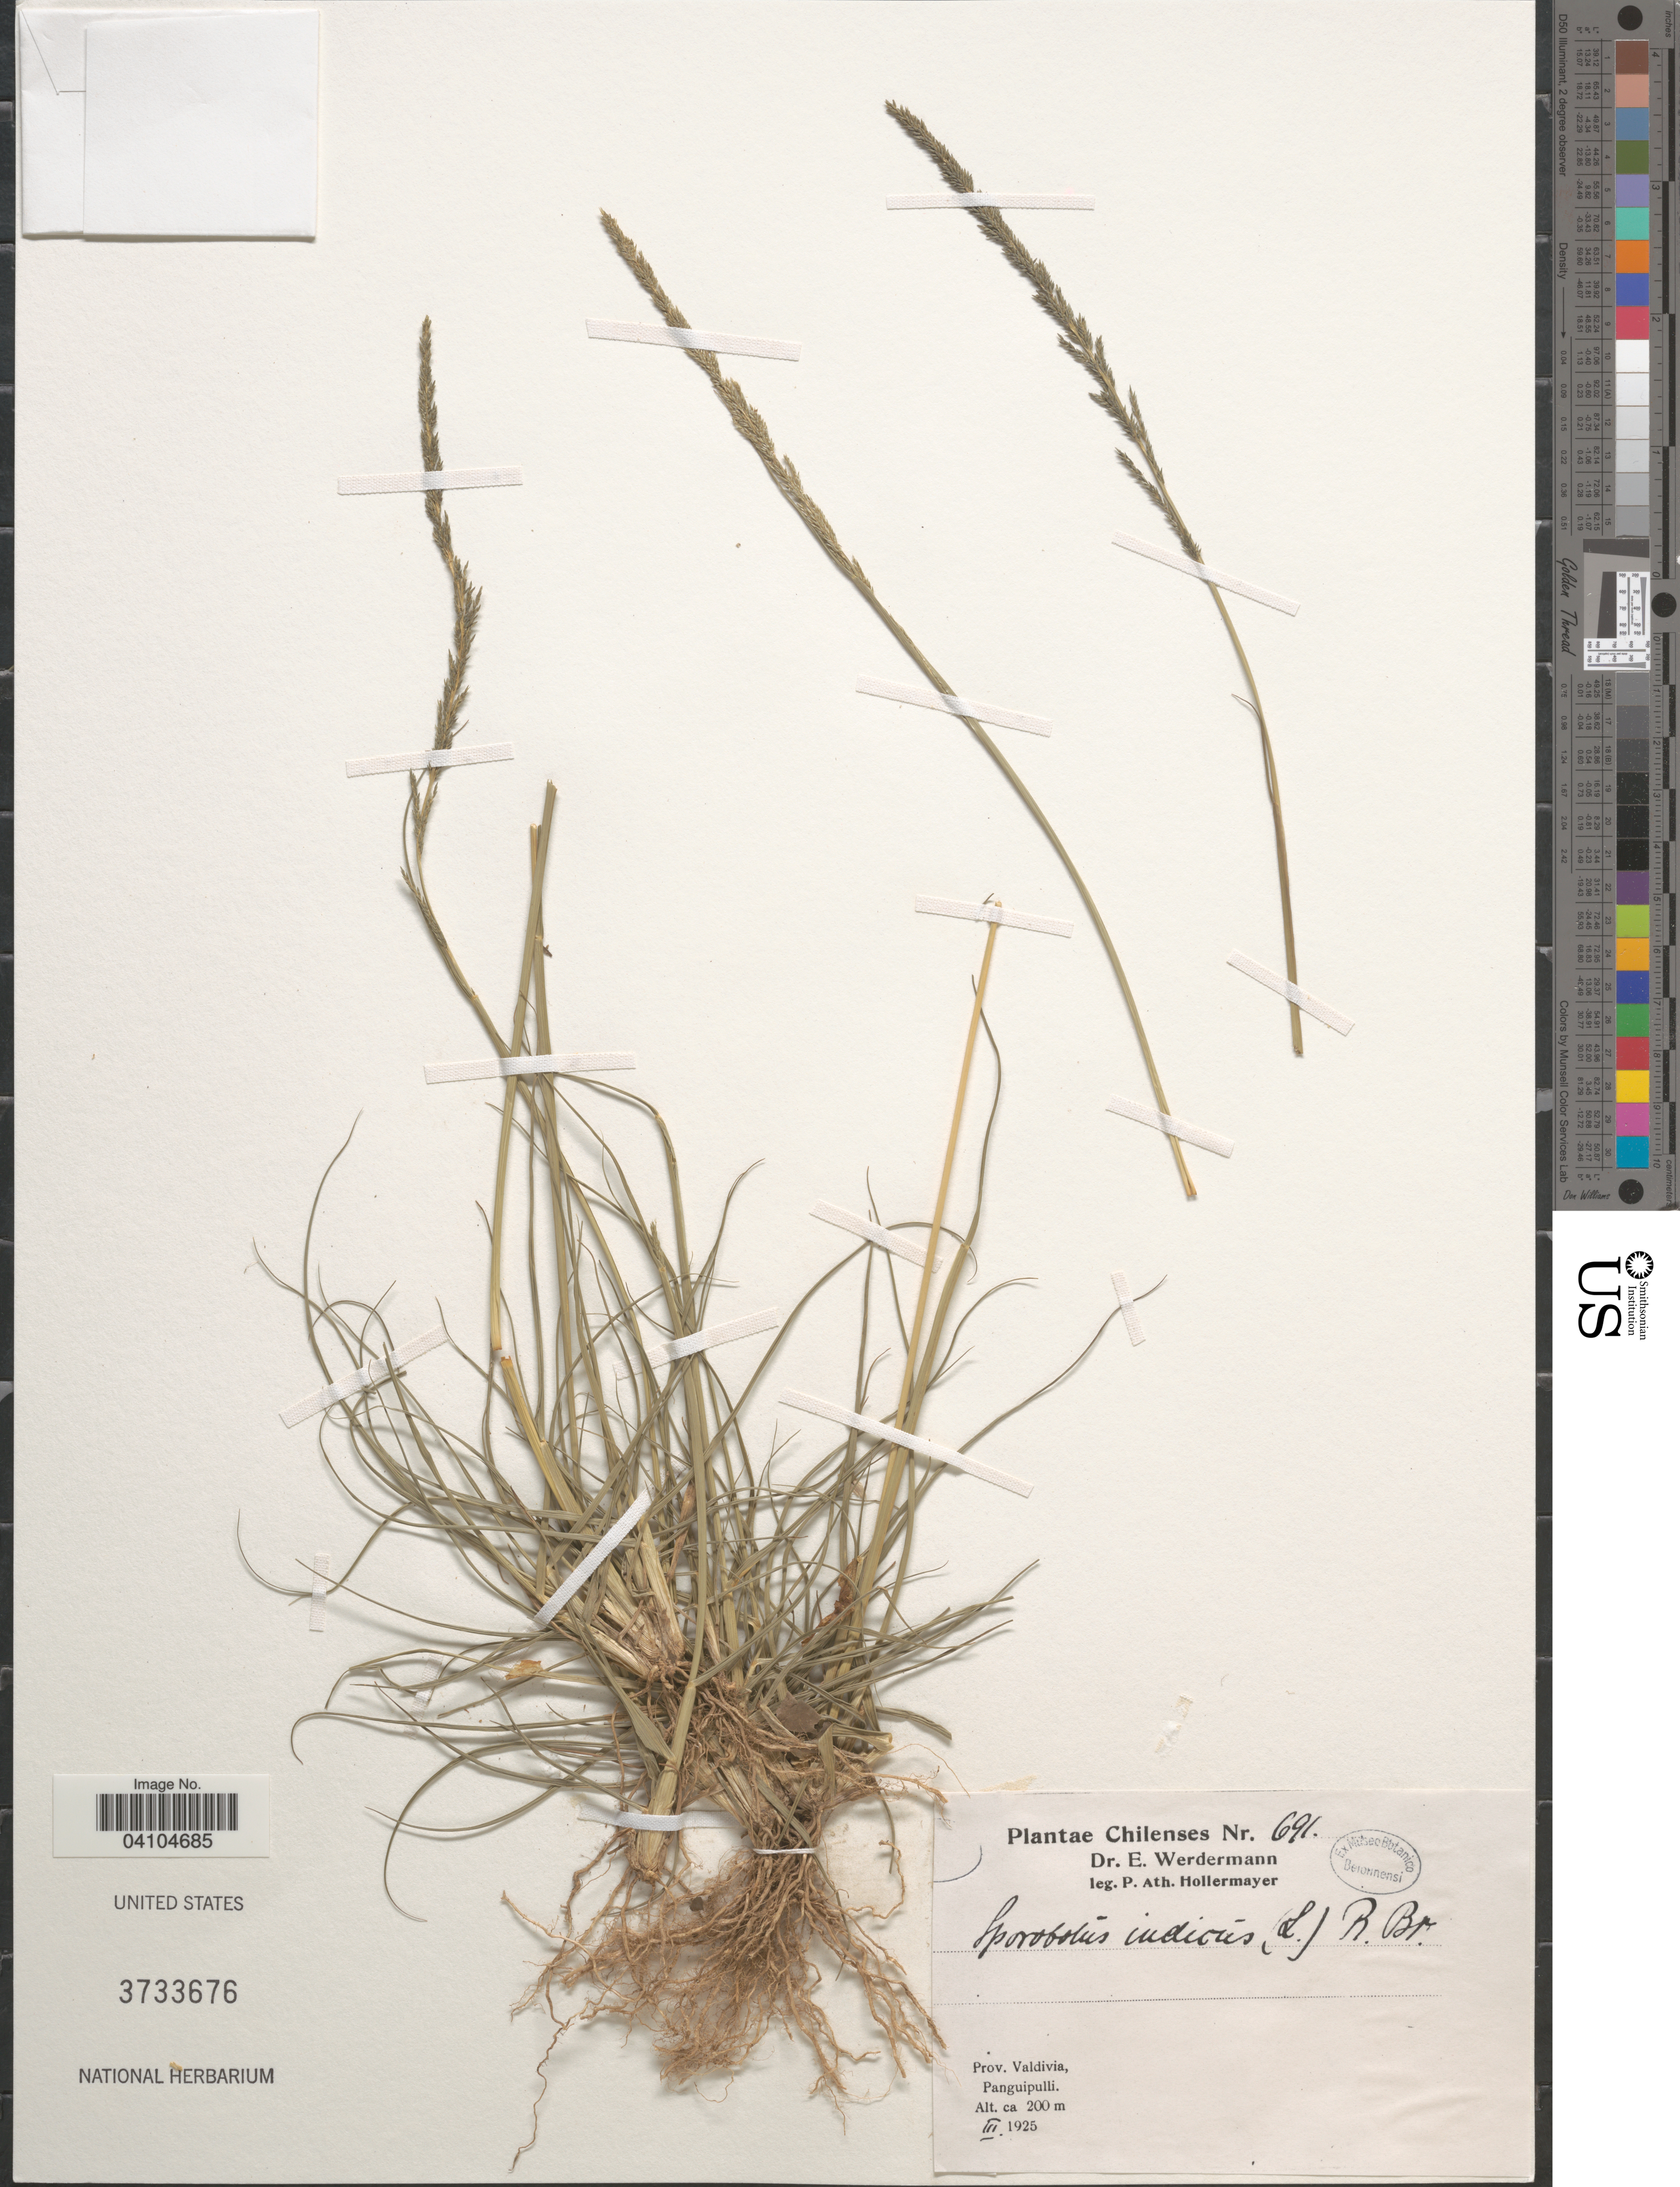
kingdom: Plantae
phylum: Tracheophyta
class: Liliopsida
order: Poales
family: Poaceae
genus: Sporobolus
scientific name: Sporobolus indicus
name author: (L.) R. Br.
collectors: P. Hollermayer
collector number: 691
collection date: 1925-03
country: Chile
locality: Prov. Valdivia, Panguipulli.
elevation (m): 200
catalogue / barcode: US 3733676